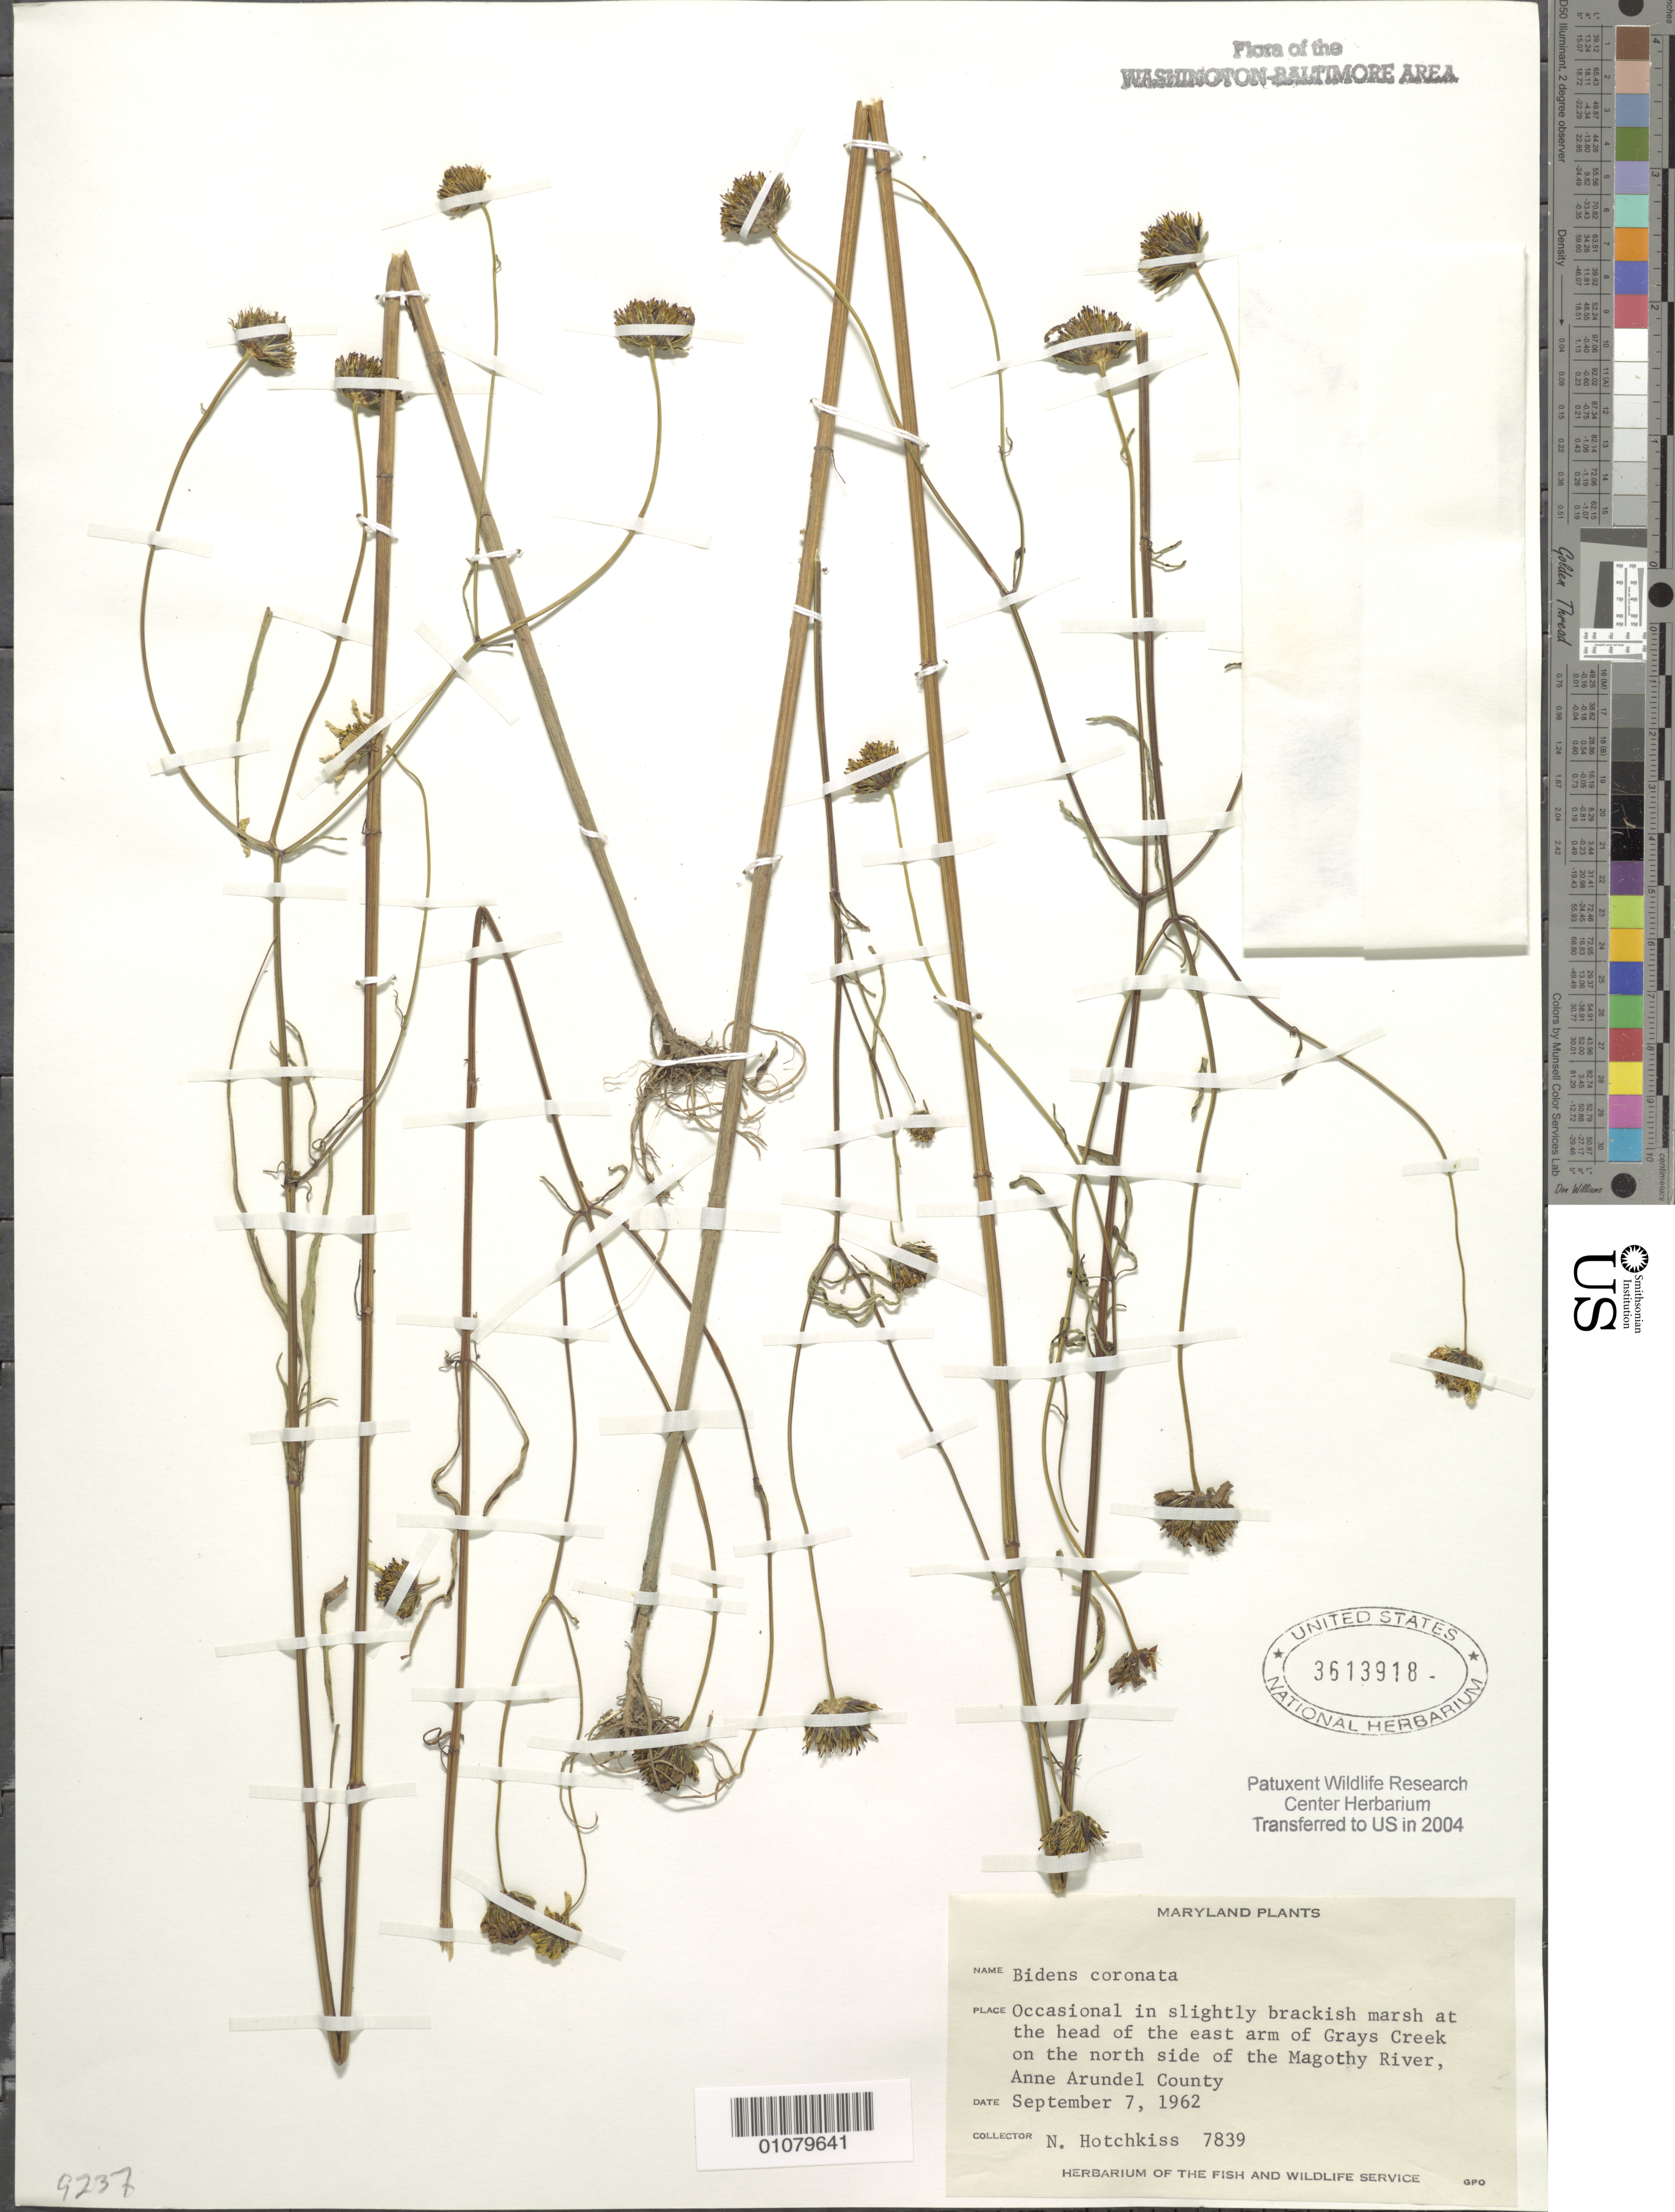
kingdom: Plantae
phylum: Tracheophyta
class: Magnoliopsida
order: Asterales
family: Asteraceae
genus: Bidens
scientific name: Bidens trichosperma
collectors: N. Hotchkiss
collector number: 7839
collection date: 1962-09-07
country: United States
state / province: Maryland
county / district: Anne Arundel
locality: Head of the E. arm of Grays Creek, N. side of the Magothy River.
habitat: Occasional in slightly brackish marsh.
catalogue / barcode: US 3613918